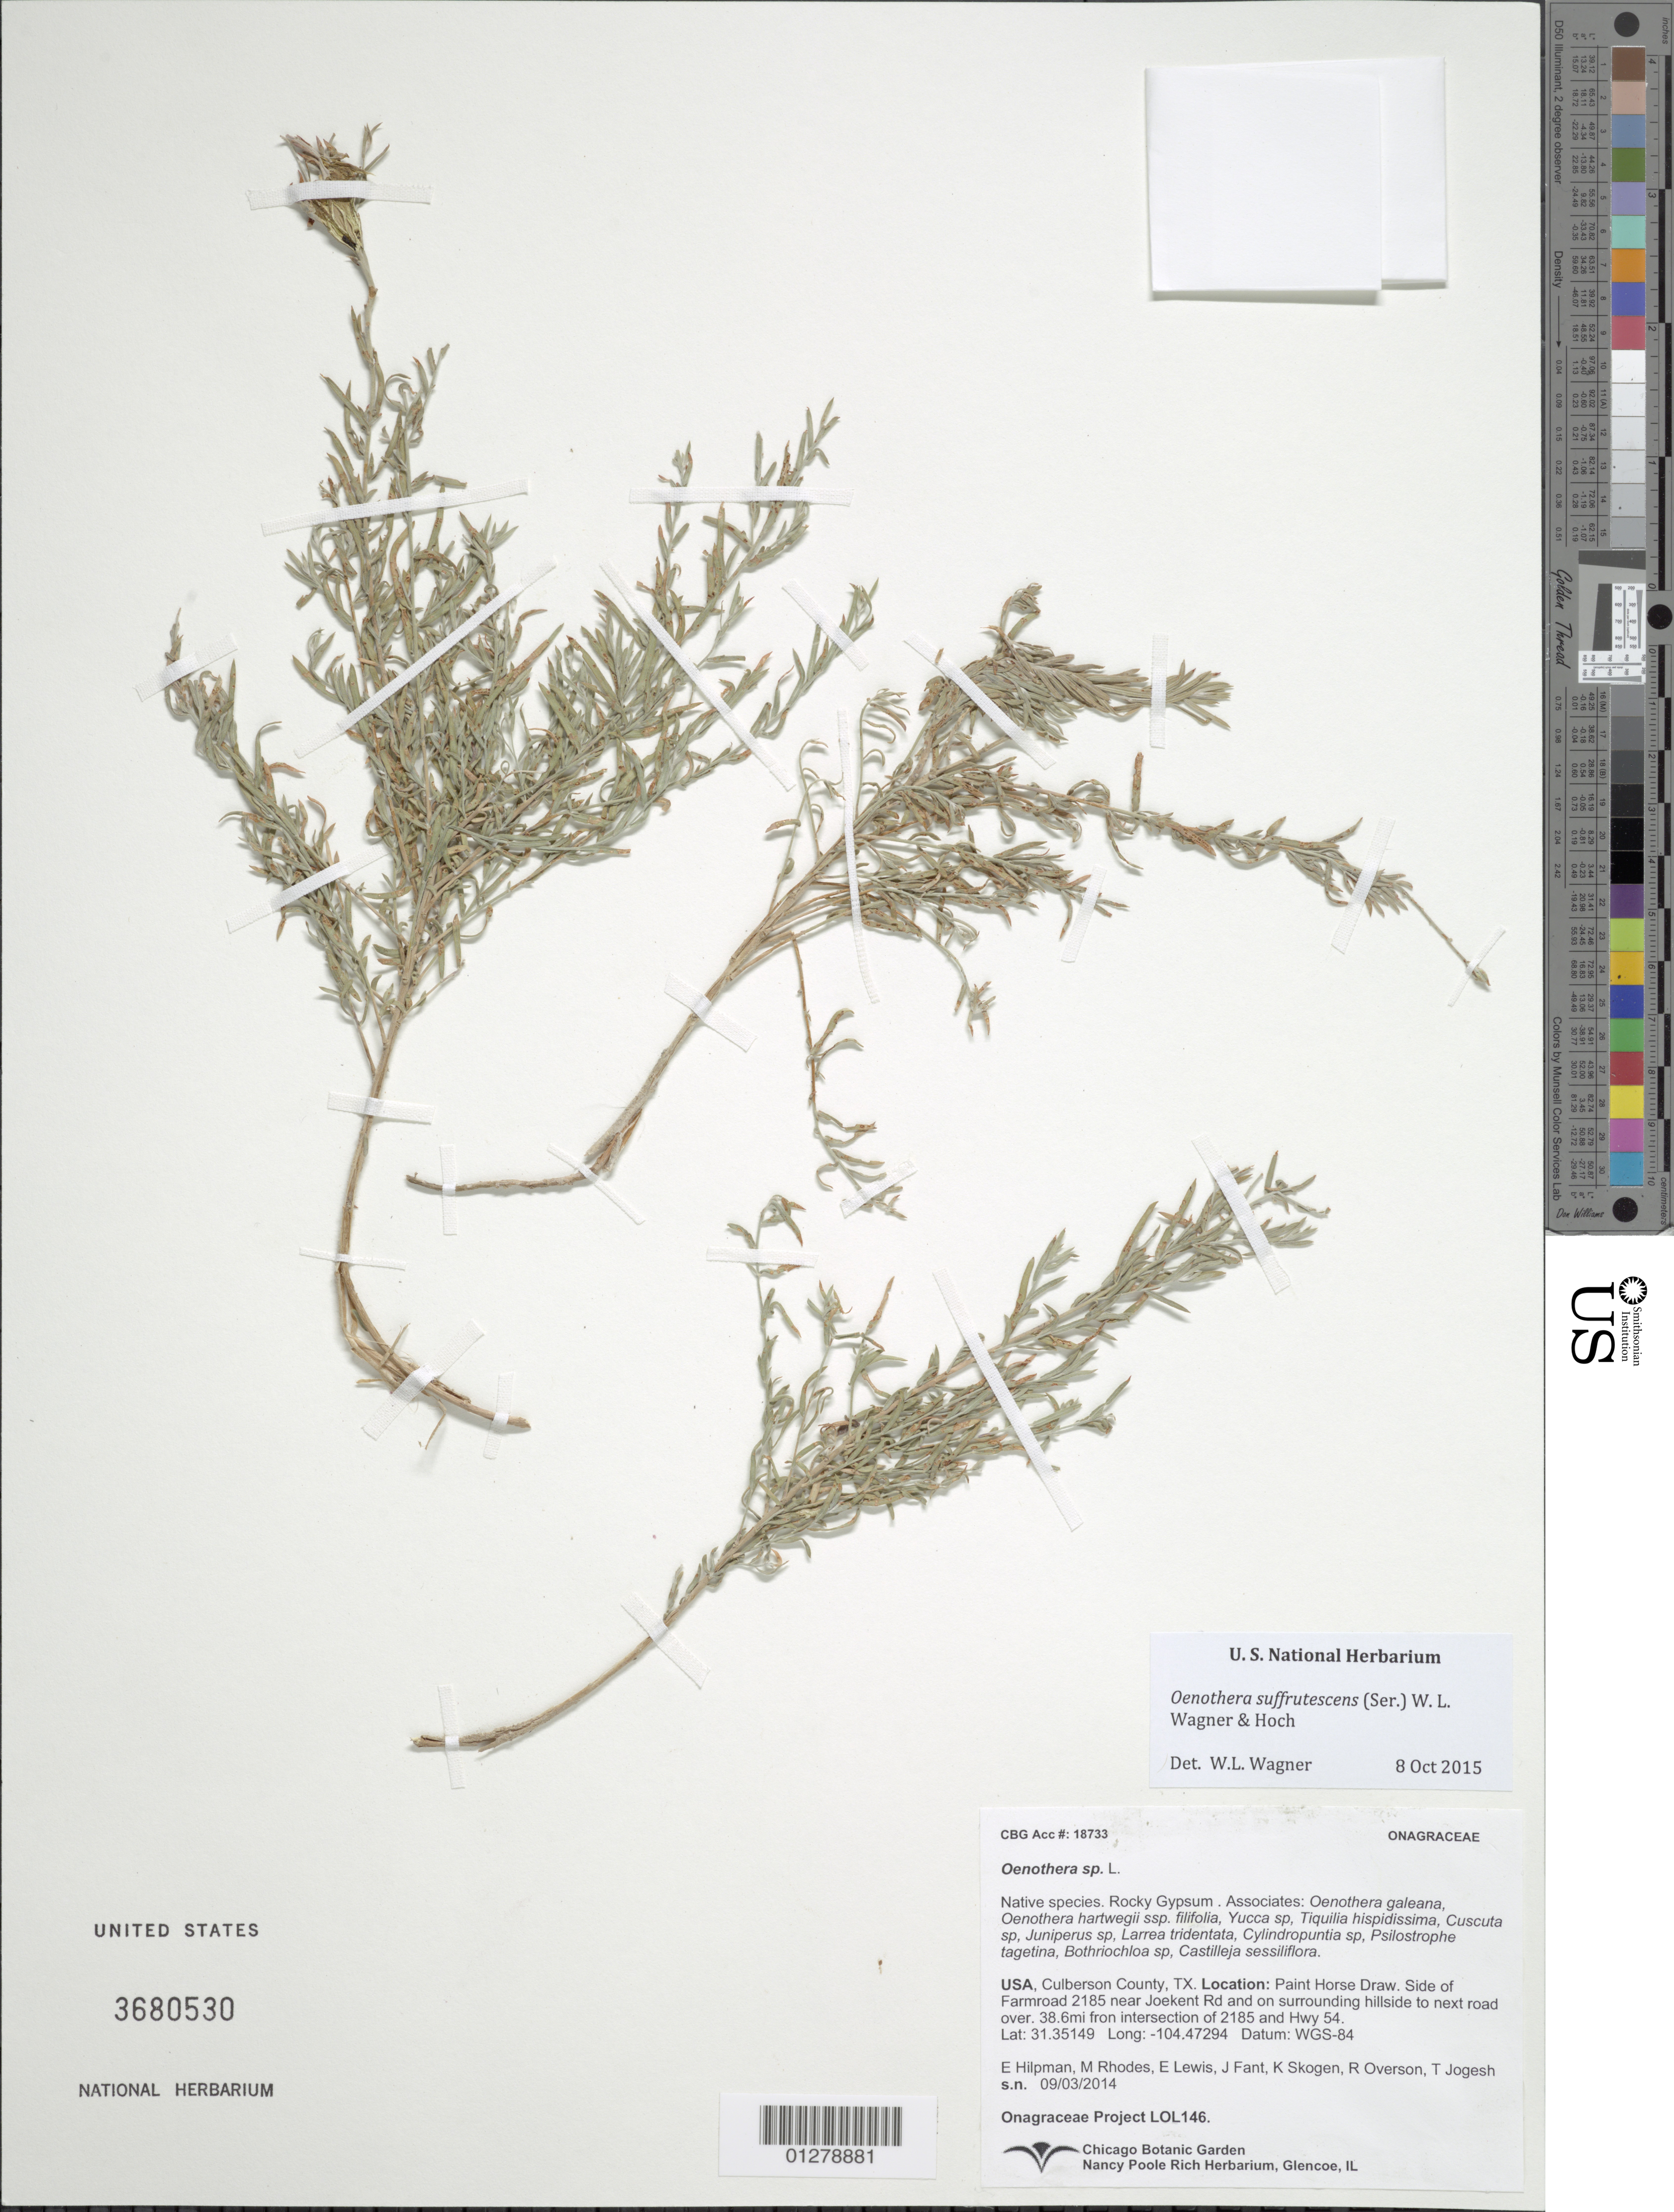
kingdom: Plantae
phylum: Tracheophyta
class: Magnoliopsida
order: Myrtales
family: Onagraceae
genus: Oenothera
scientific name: Oenothera suffrutescens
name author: (Ser.) W.L. Wagner & Hoch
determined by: Wagner, W. L., (BOT), Smithsonian Institution - National Museum of Natural History (UNITED STATES)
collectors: Onagraceae Project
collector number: LOL 146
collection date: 2014-09-03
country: United States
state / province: Texas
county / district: Culberson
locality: Side of Farmroad 2185 near Joekent Rd and on surrounding hillside to next road over. 38.6mi from intersection of 2185 and Hwy 54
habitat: Rocky Gypsum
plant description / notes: CHIC, US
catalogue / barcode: US 3680530